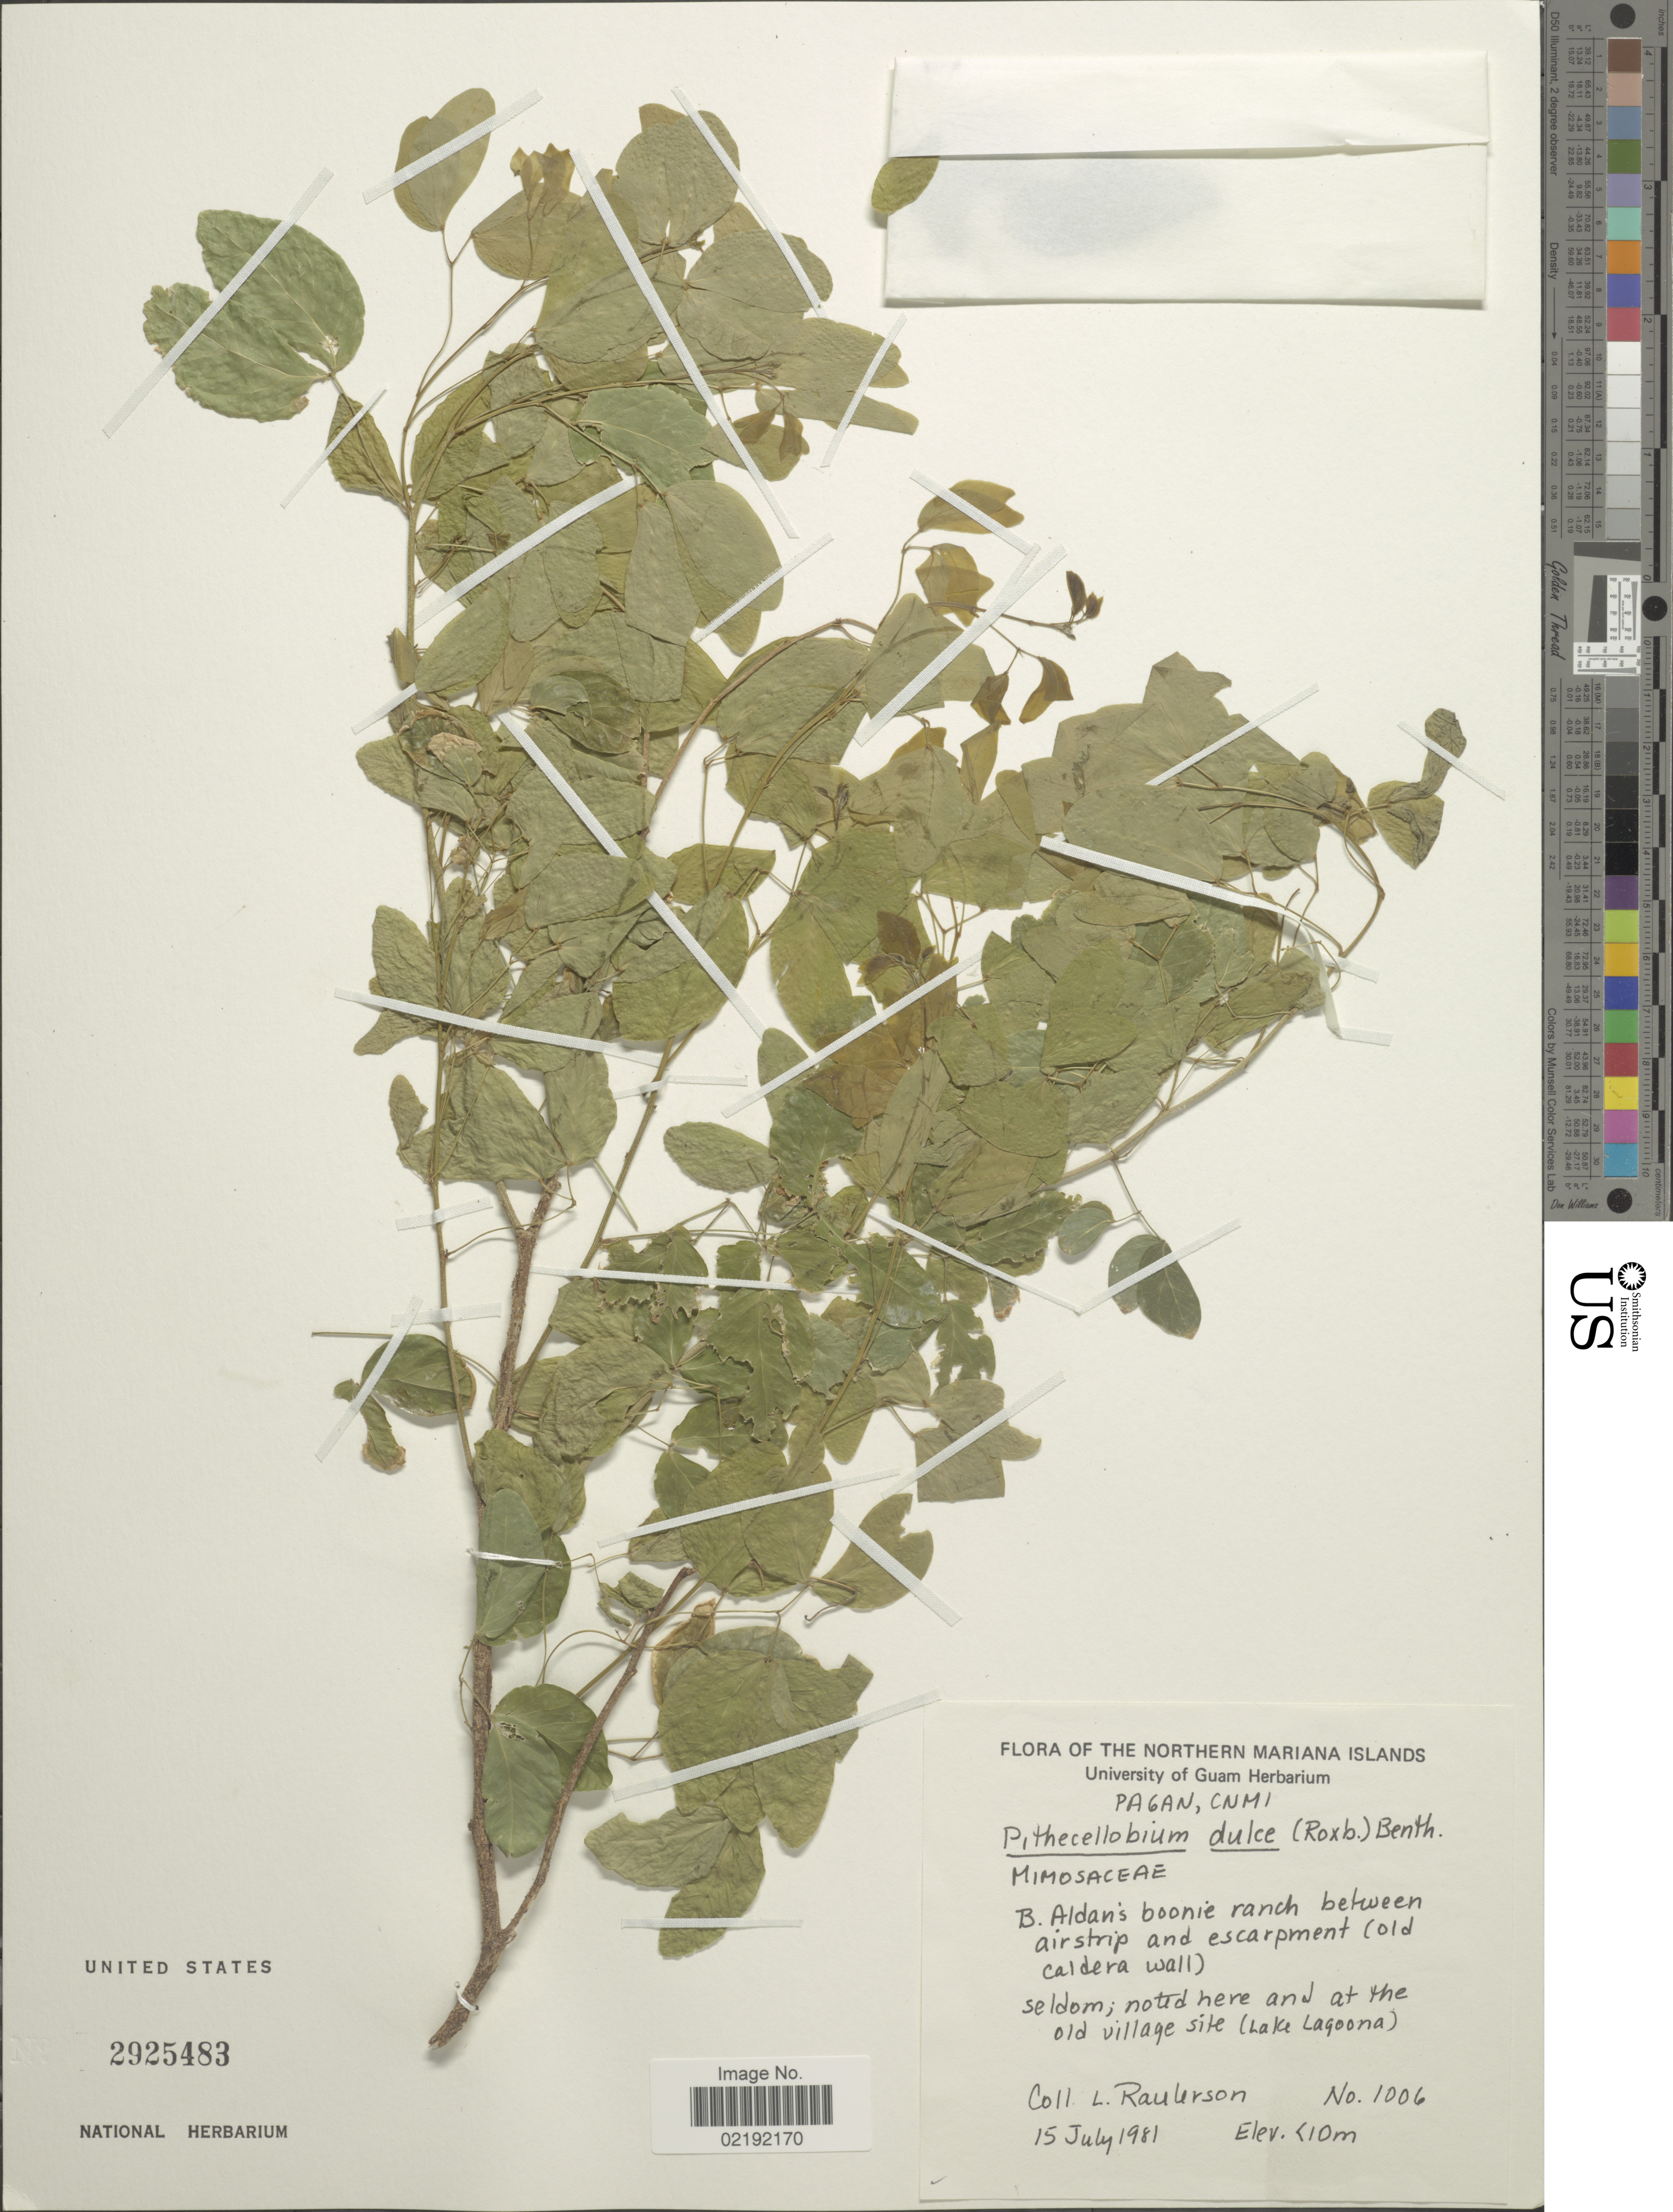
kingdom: Plantae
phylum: Tracheophyta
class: Magnoliopsida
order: Fabales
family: Fabaceae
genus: Pithecellobium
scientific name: Pithecellobium dulce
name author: (Roxb.) Benth.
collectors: L. Raulerson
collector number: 1006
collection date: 1981-07-15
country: Northern Mariana Islands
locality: Pagan, CNMI. B. Aldan's boonie ranch between airstrip and escarpment (old caldera wall)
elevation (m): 10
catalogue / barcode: US 2925483